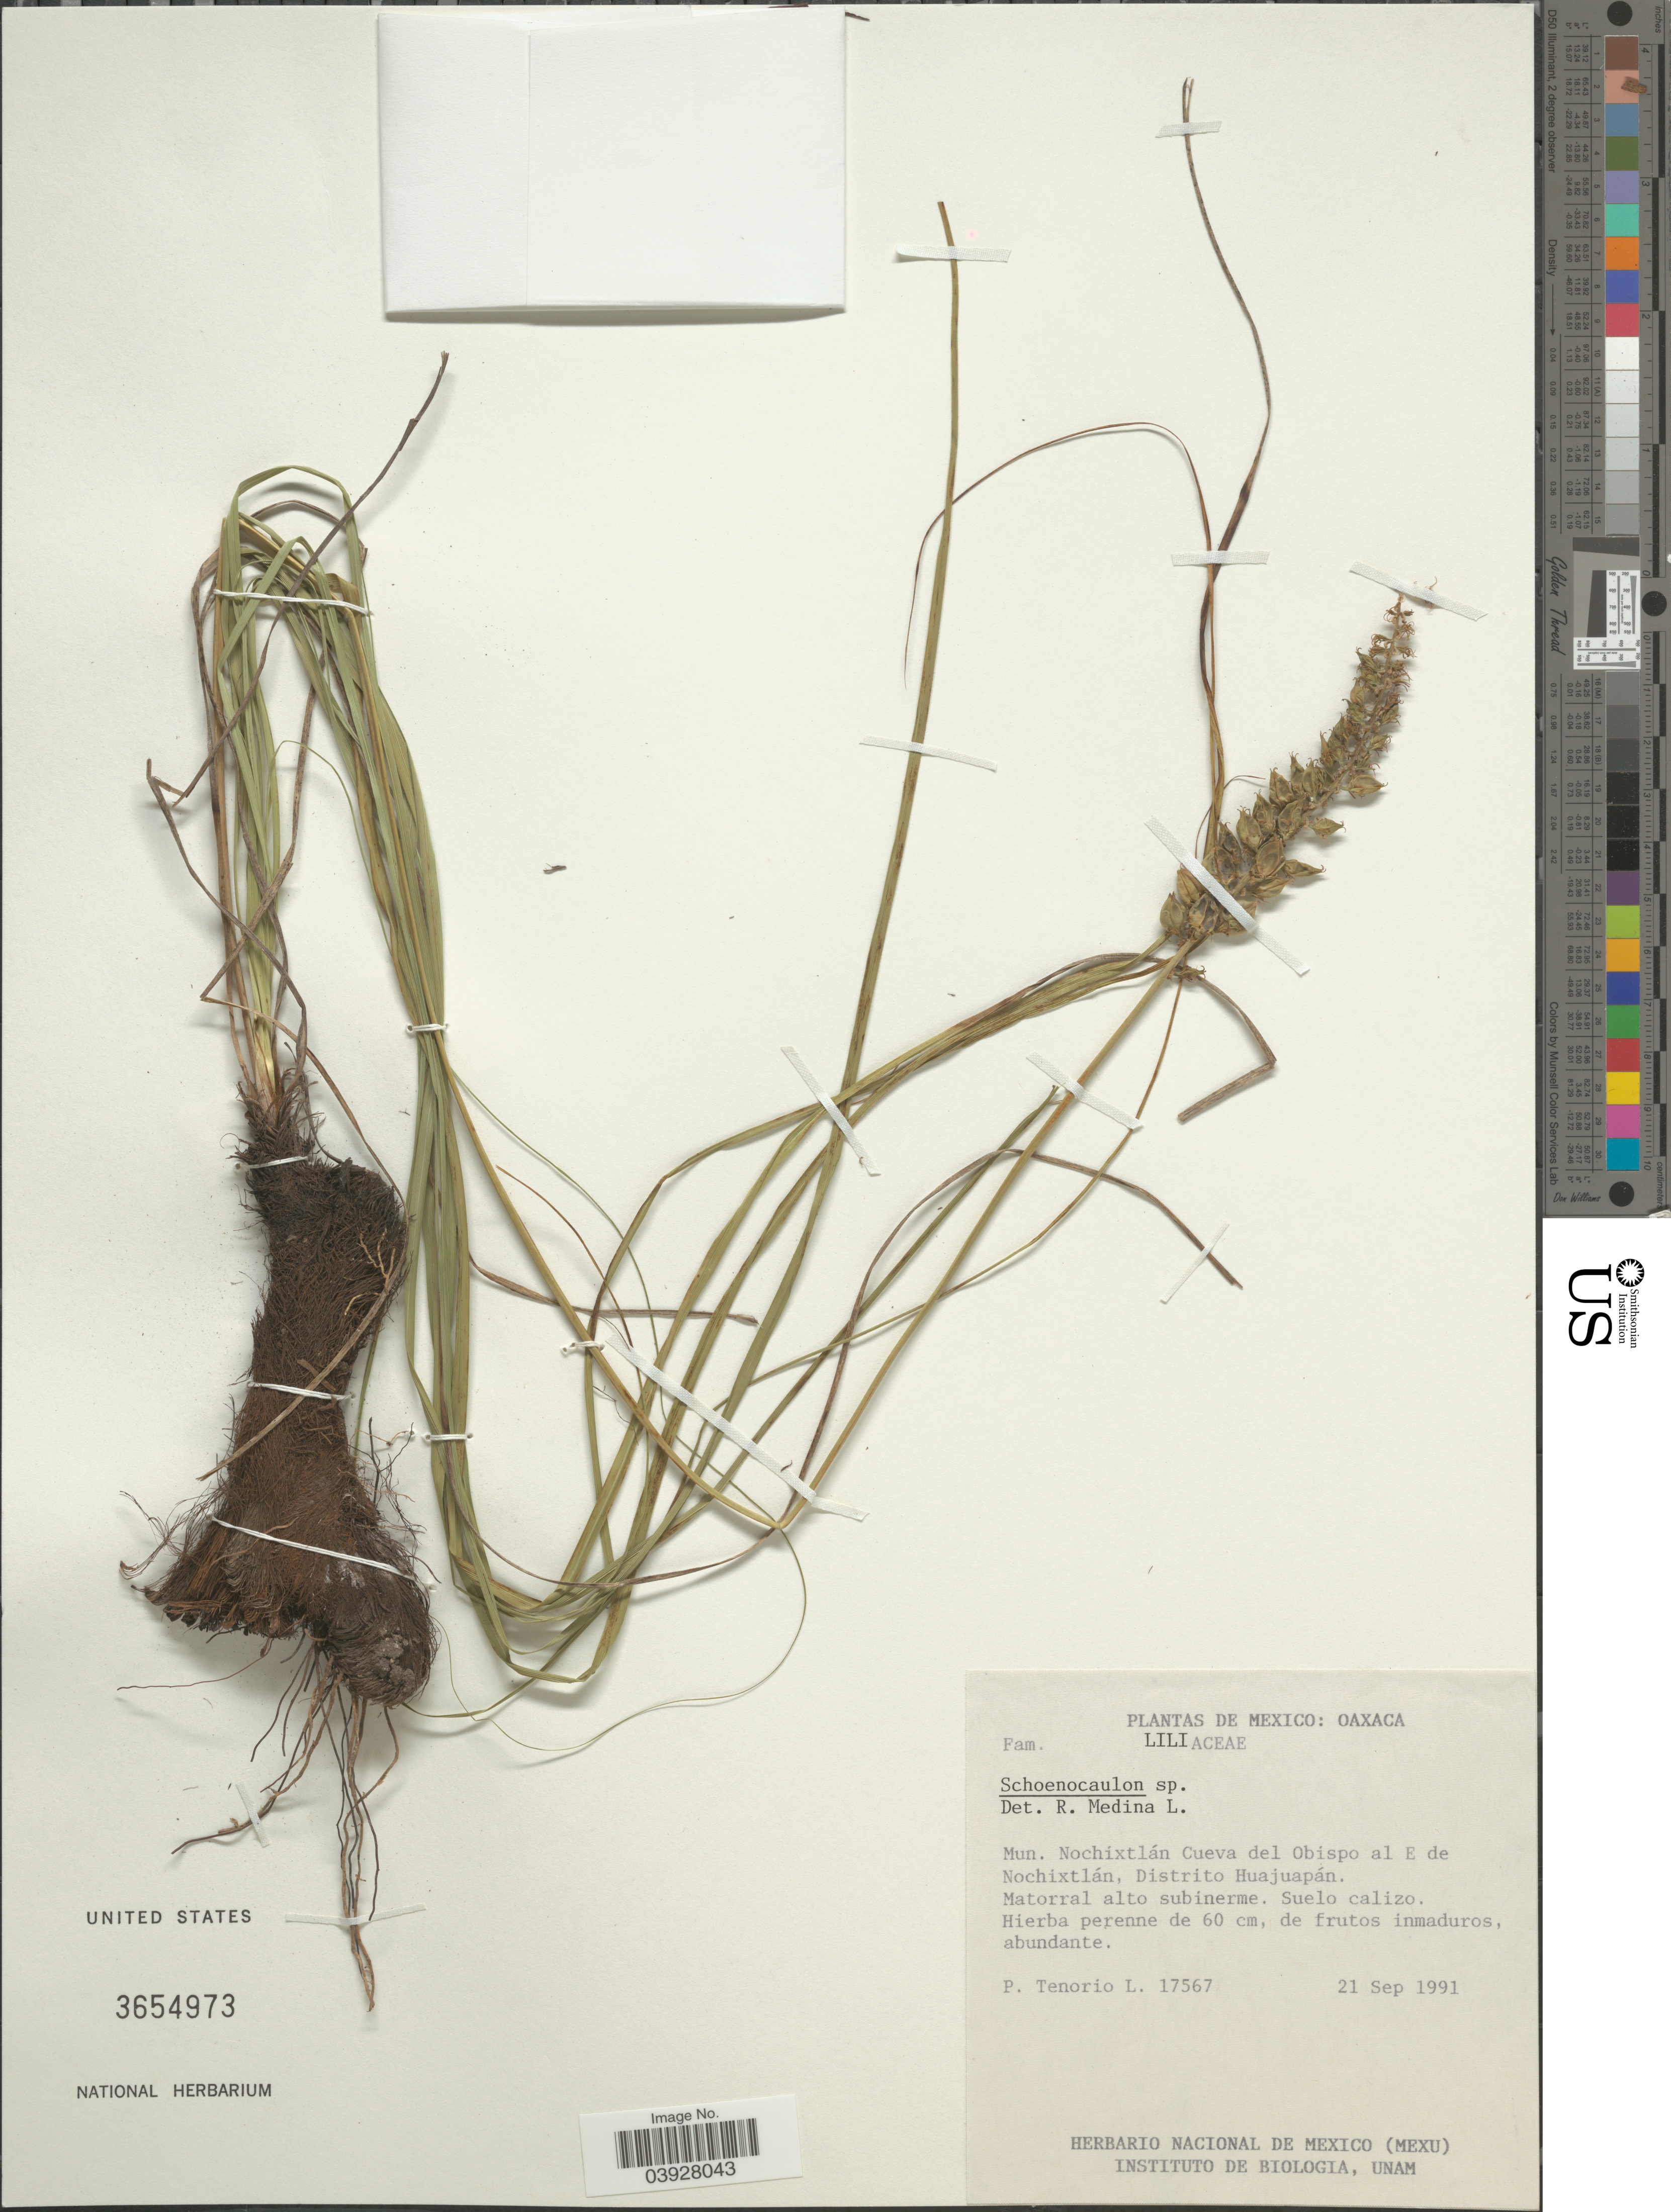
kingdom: Plantae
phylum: Tracheophyta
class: Liliopsida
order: Liliales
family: Melanthiaceae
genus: Schoenocaulon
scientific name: Schoenocaulon sp.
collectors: P. Tenorio L.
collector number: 17567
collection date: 1991-09-21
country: Mexico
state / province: Oaxaca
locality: Mun. Nochixtlán Cueva del Obispo al E de Nochixtlán, Distrito Huajuapán.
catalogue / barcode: US 3654973